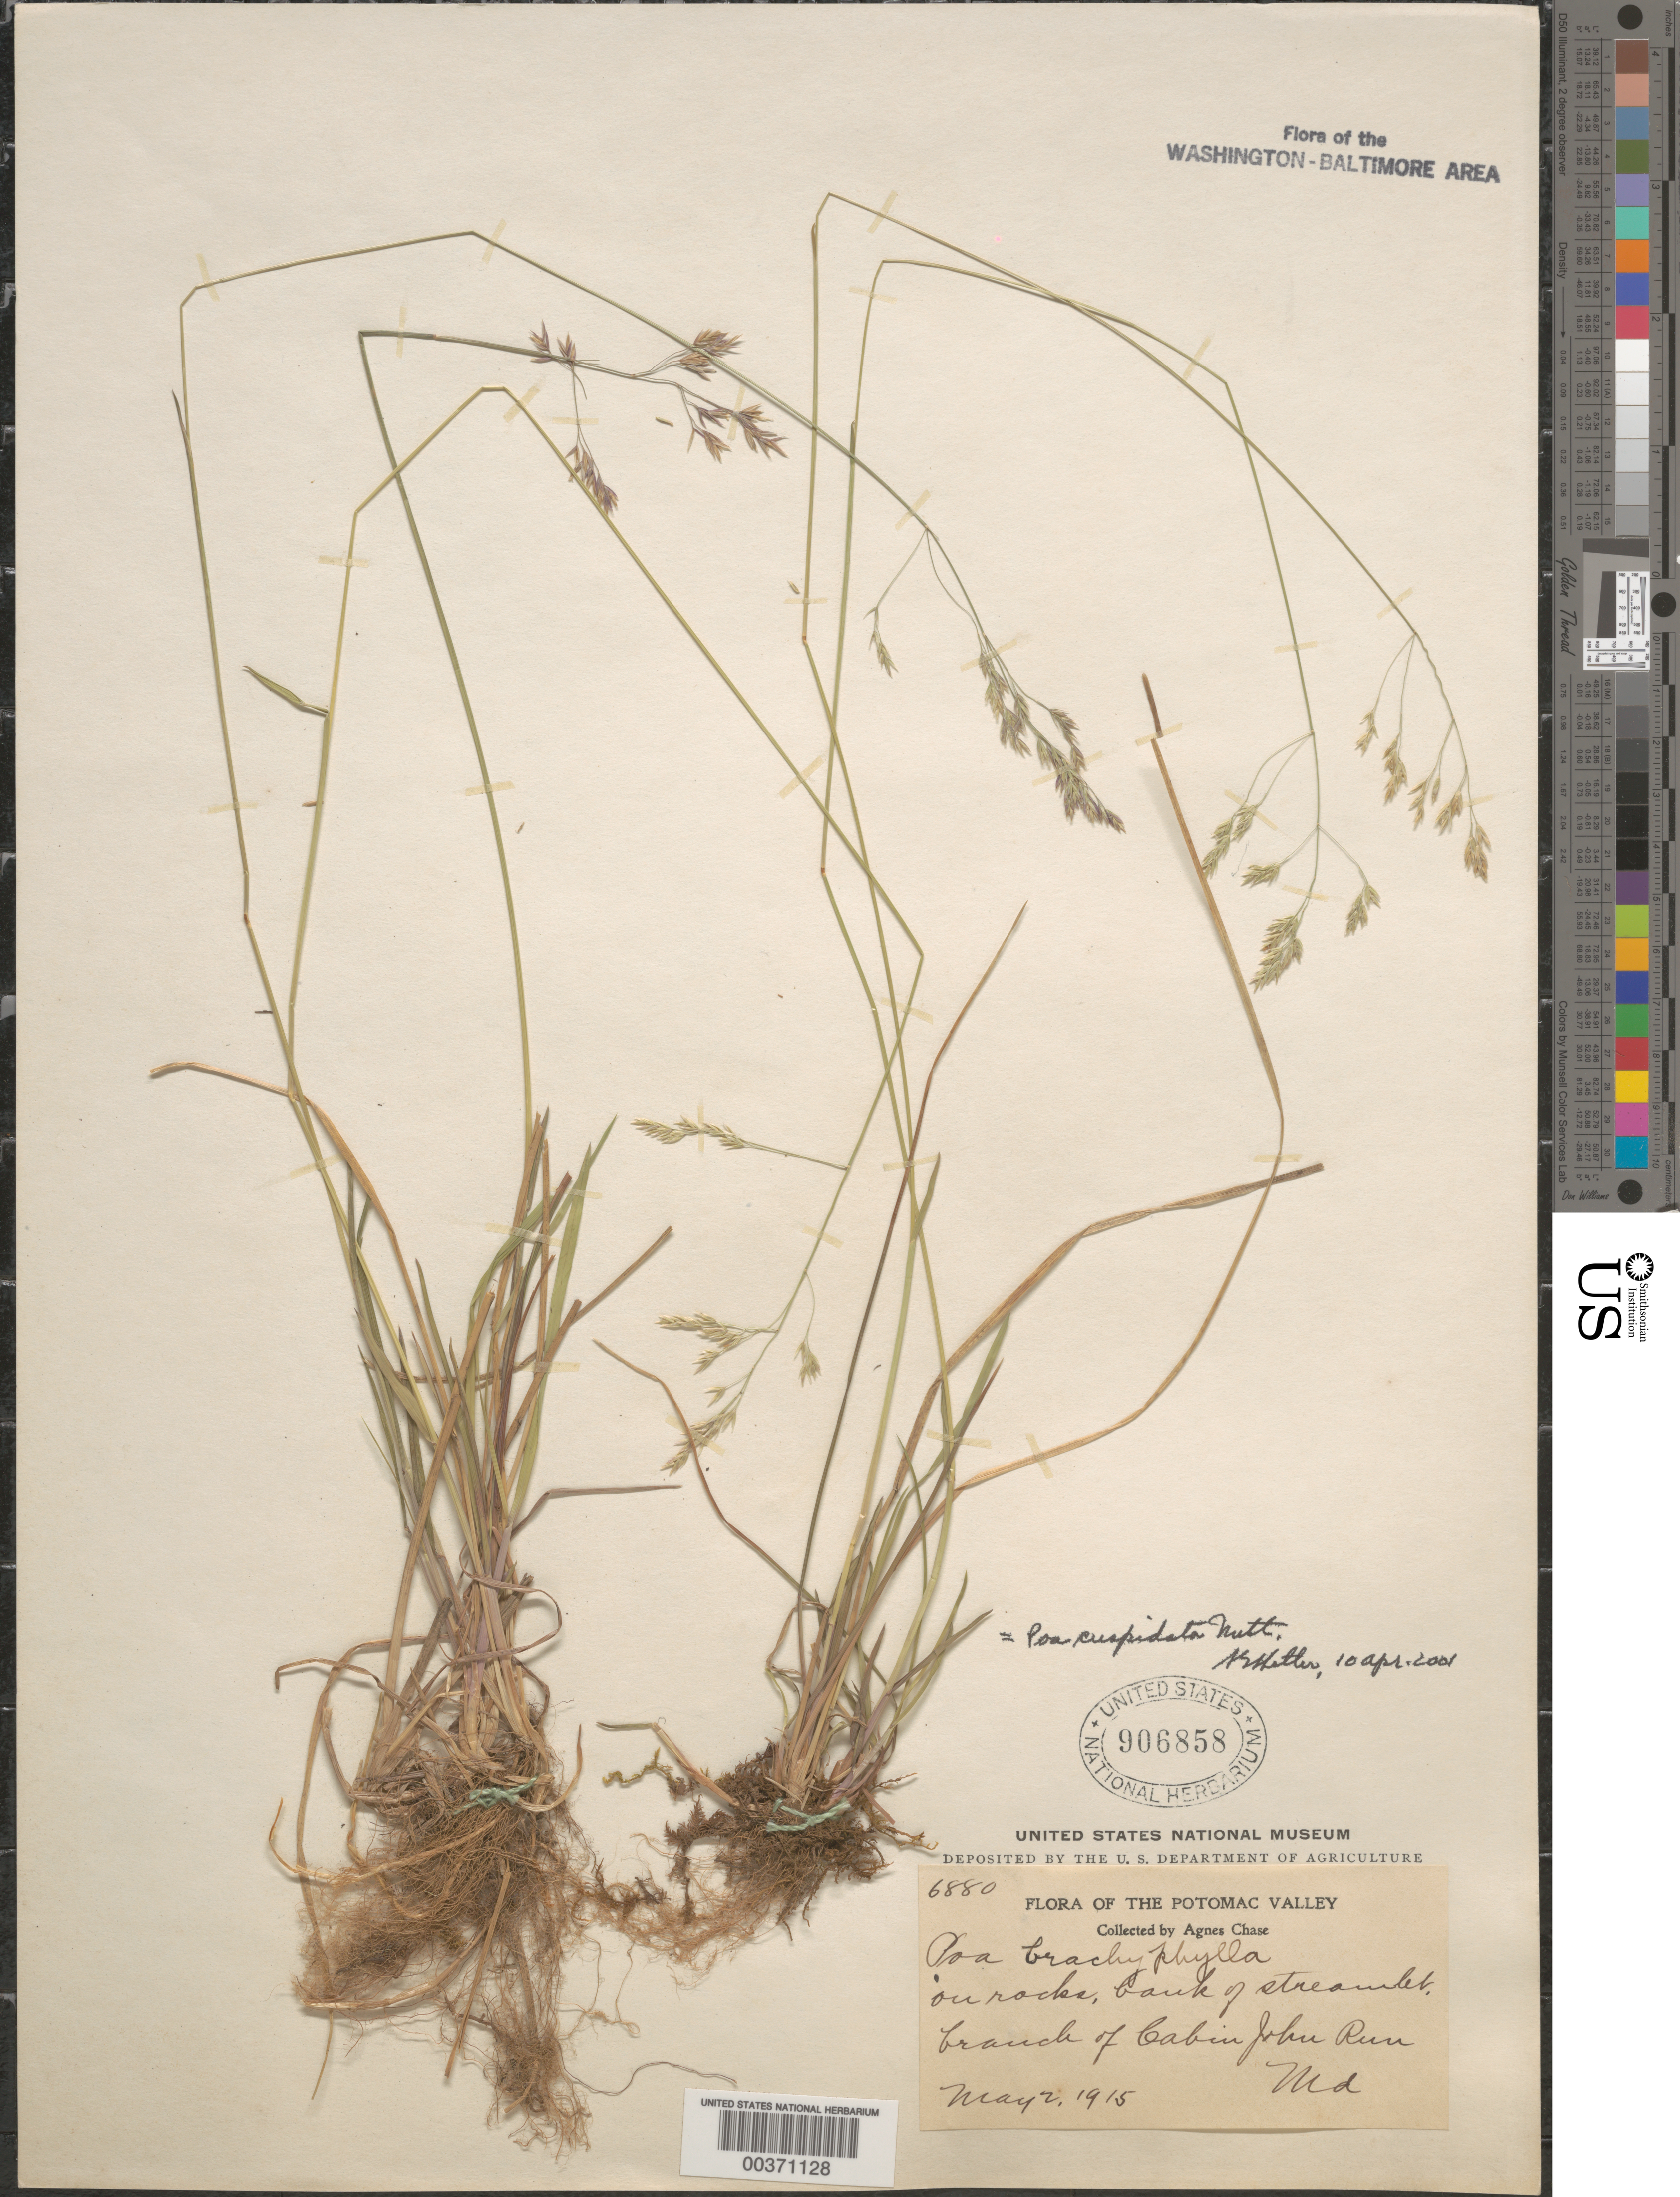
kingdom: Plantae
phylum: Tracheophyta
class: Liliopsida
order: Poales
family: Poaceae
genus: Poa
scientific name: Poa cuspidata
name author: Nutt.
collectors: A. Chase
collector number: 6880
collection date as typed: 02 May 1915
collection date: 1915-05-02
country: United States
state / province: Maryland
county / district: Montgomery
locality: Cabin John Run C. & O. Canal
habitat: On rocks, bank of stream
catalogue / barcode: US 906858